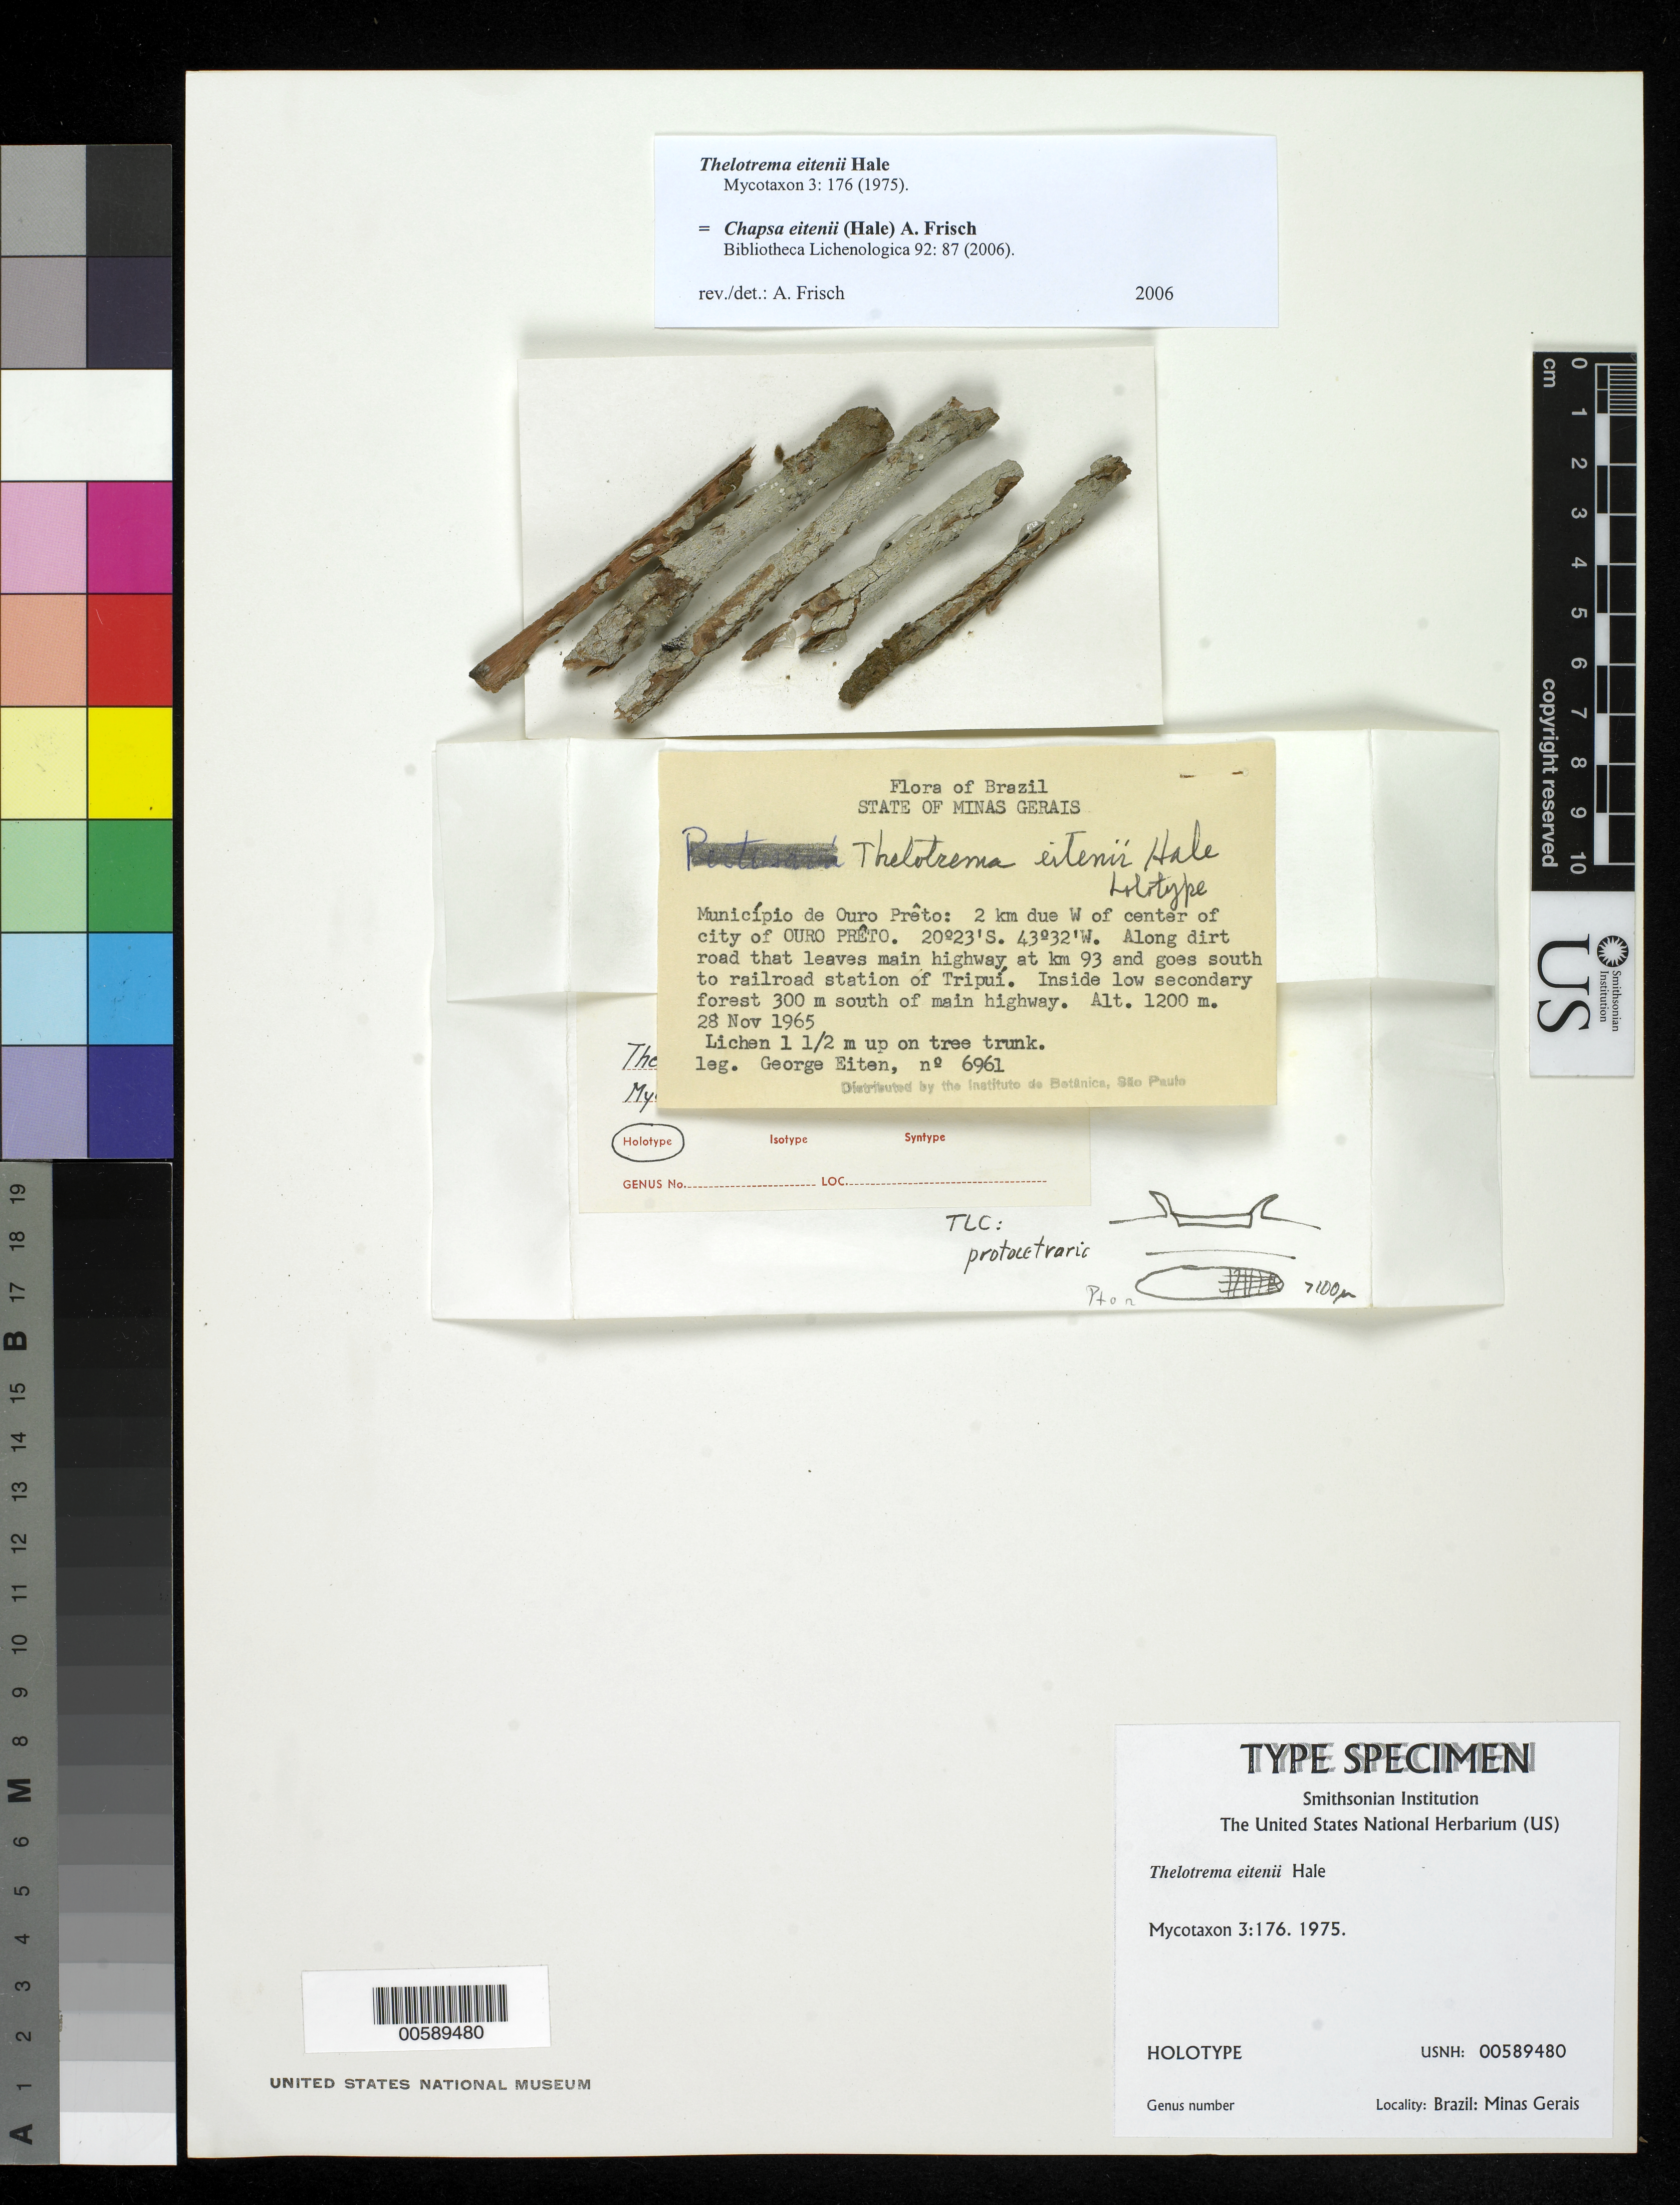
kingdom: Fungi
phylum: Ascomycota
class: Lecanoromycetes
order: Ostropales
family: Graphidaceae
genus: Thelotrema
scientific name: Thelotrema eitenii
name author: Hale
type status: Holotype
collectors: G. Eiten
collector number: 6961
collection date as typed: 28 Nov 1965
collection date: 1965-11-28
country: Brazil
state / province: Minas Gerais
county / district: Ouro Prêto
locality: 2 km due W of center of city of Ouro Preto, dirt road leaving highway at km 93 & S to railroad station of Tripui.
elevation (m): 1200